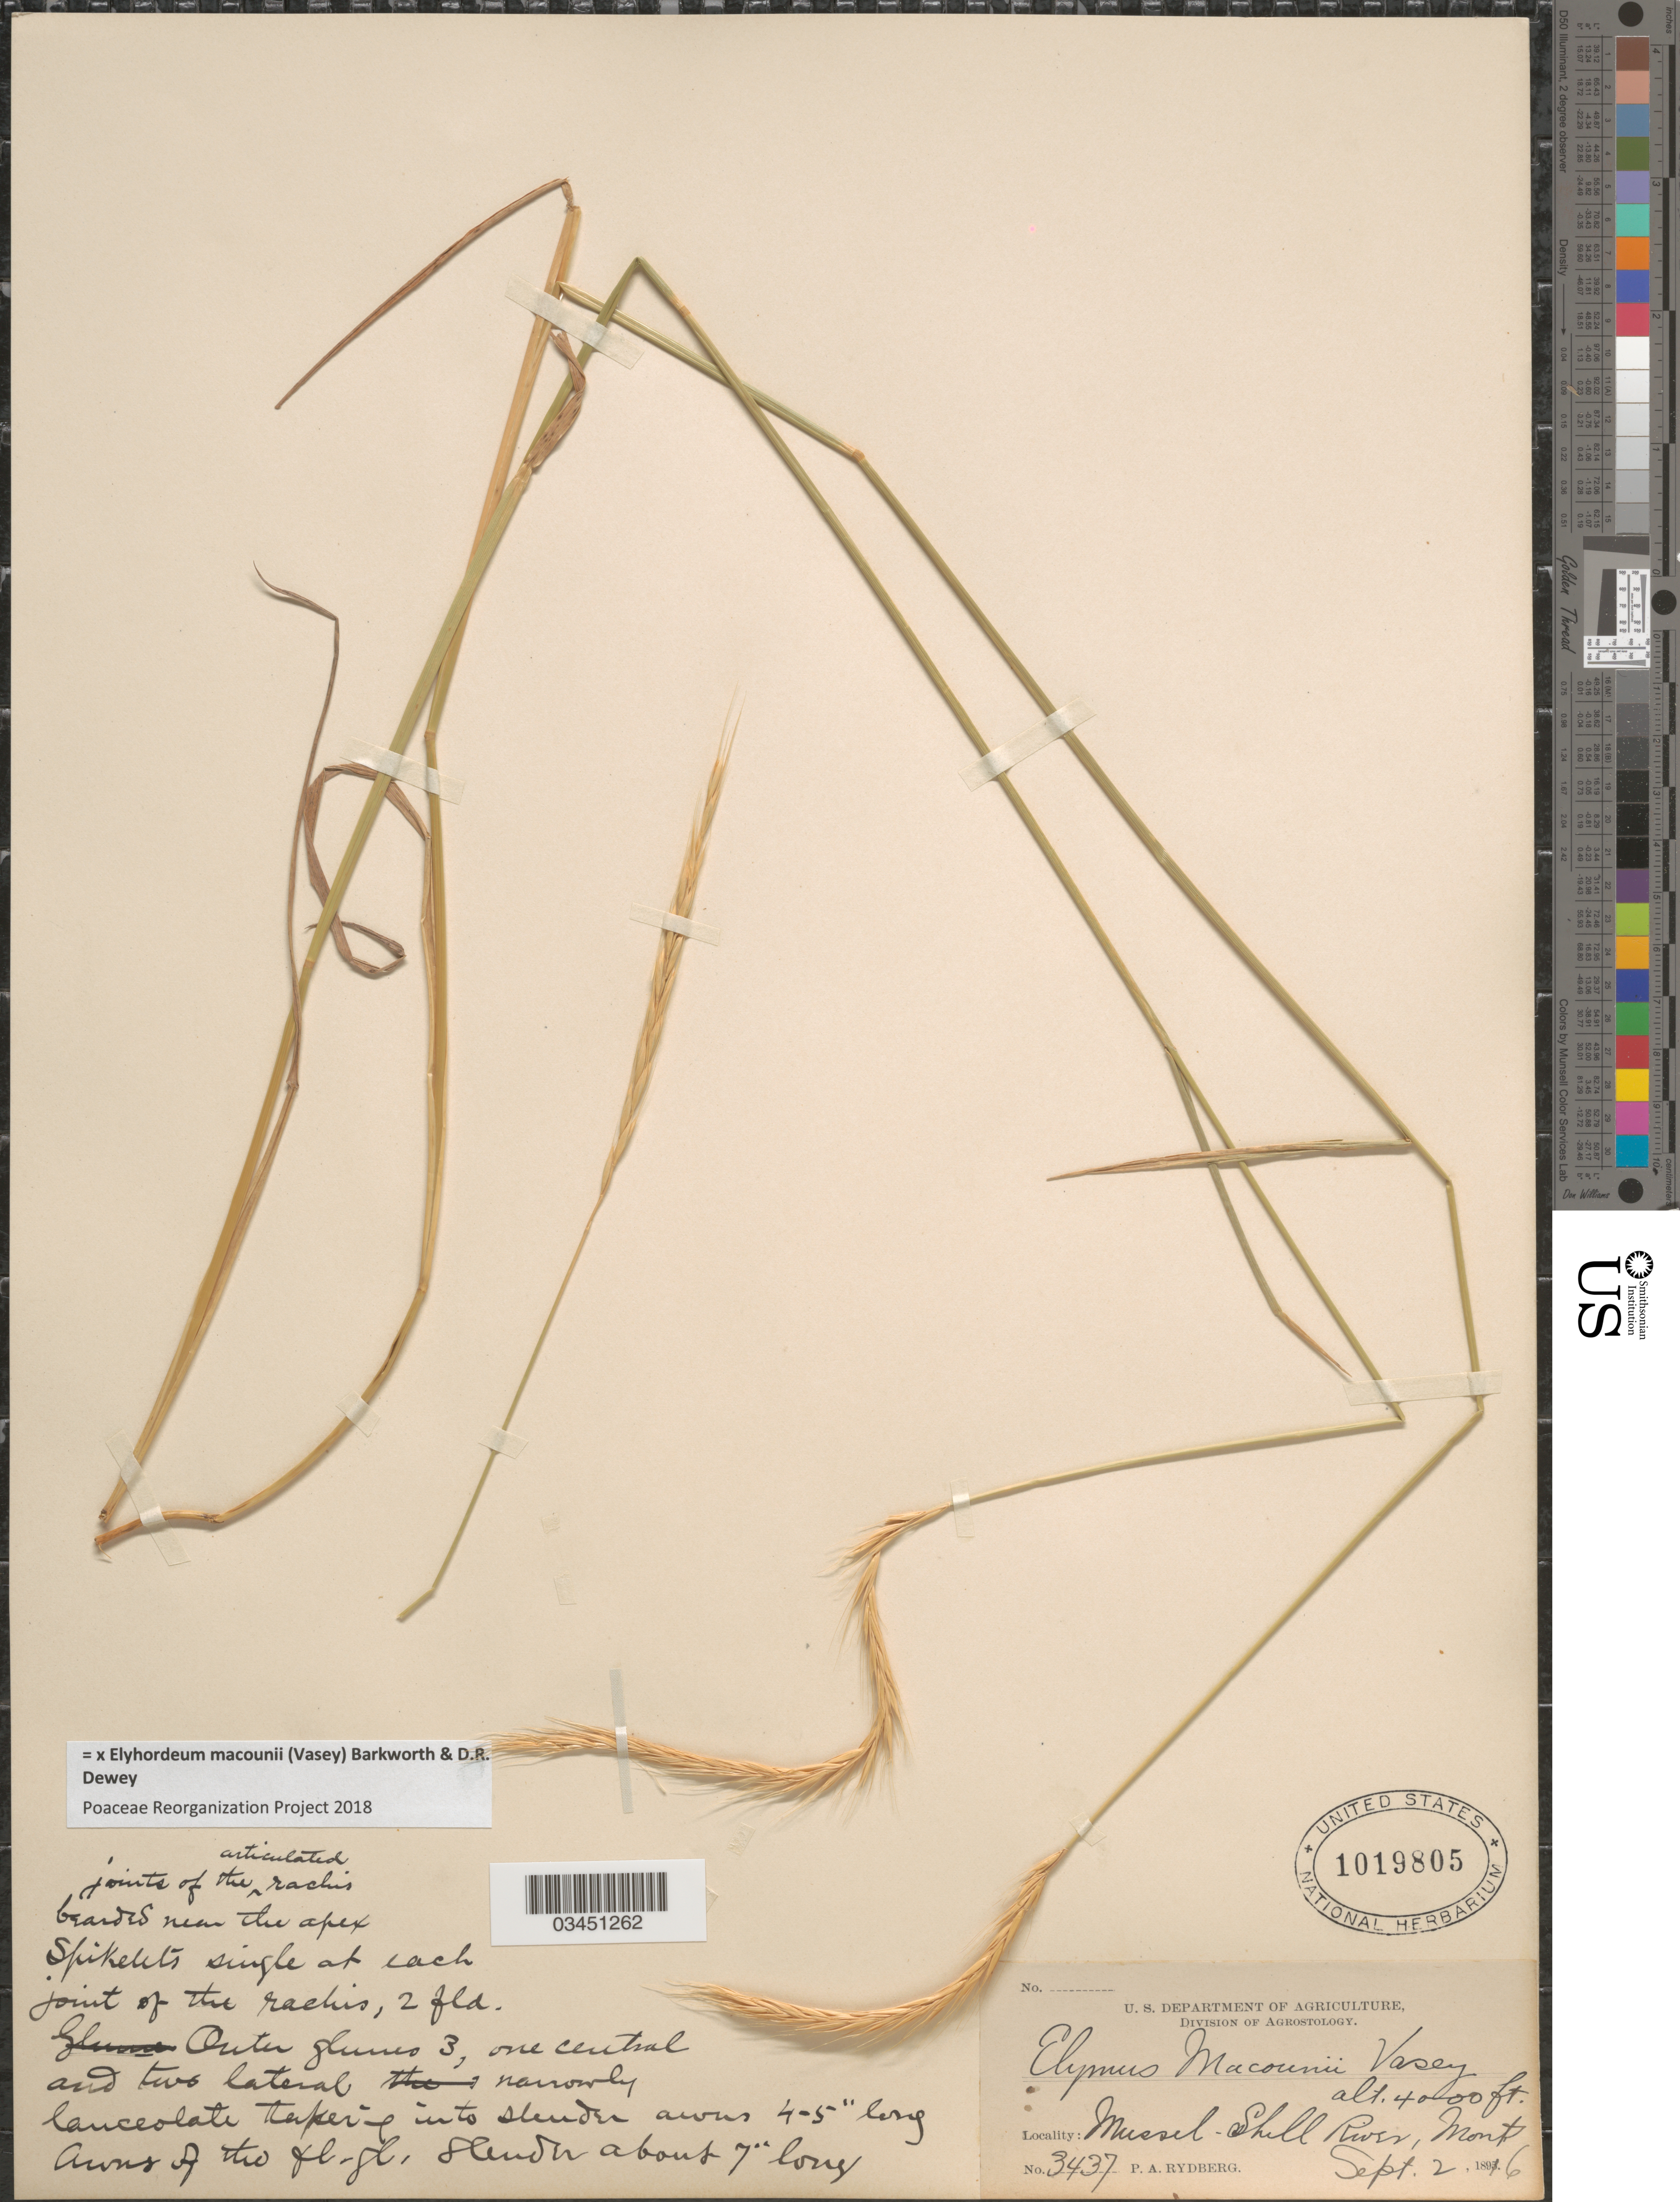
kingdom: Plantae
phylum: Tracheophyta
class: Liliopsida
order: Poales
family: Poaceae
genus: Elyhordeum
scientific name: x Elyhordeum macounii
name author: (Vasey) Barkworth & Dewey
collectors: P. A. Rydberg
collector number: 3437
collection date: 1896-09-02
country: United States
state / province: Montana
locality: Mussel Shell River.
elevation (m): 1219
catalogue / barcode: US 1019805